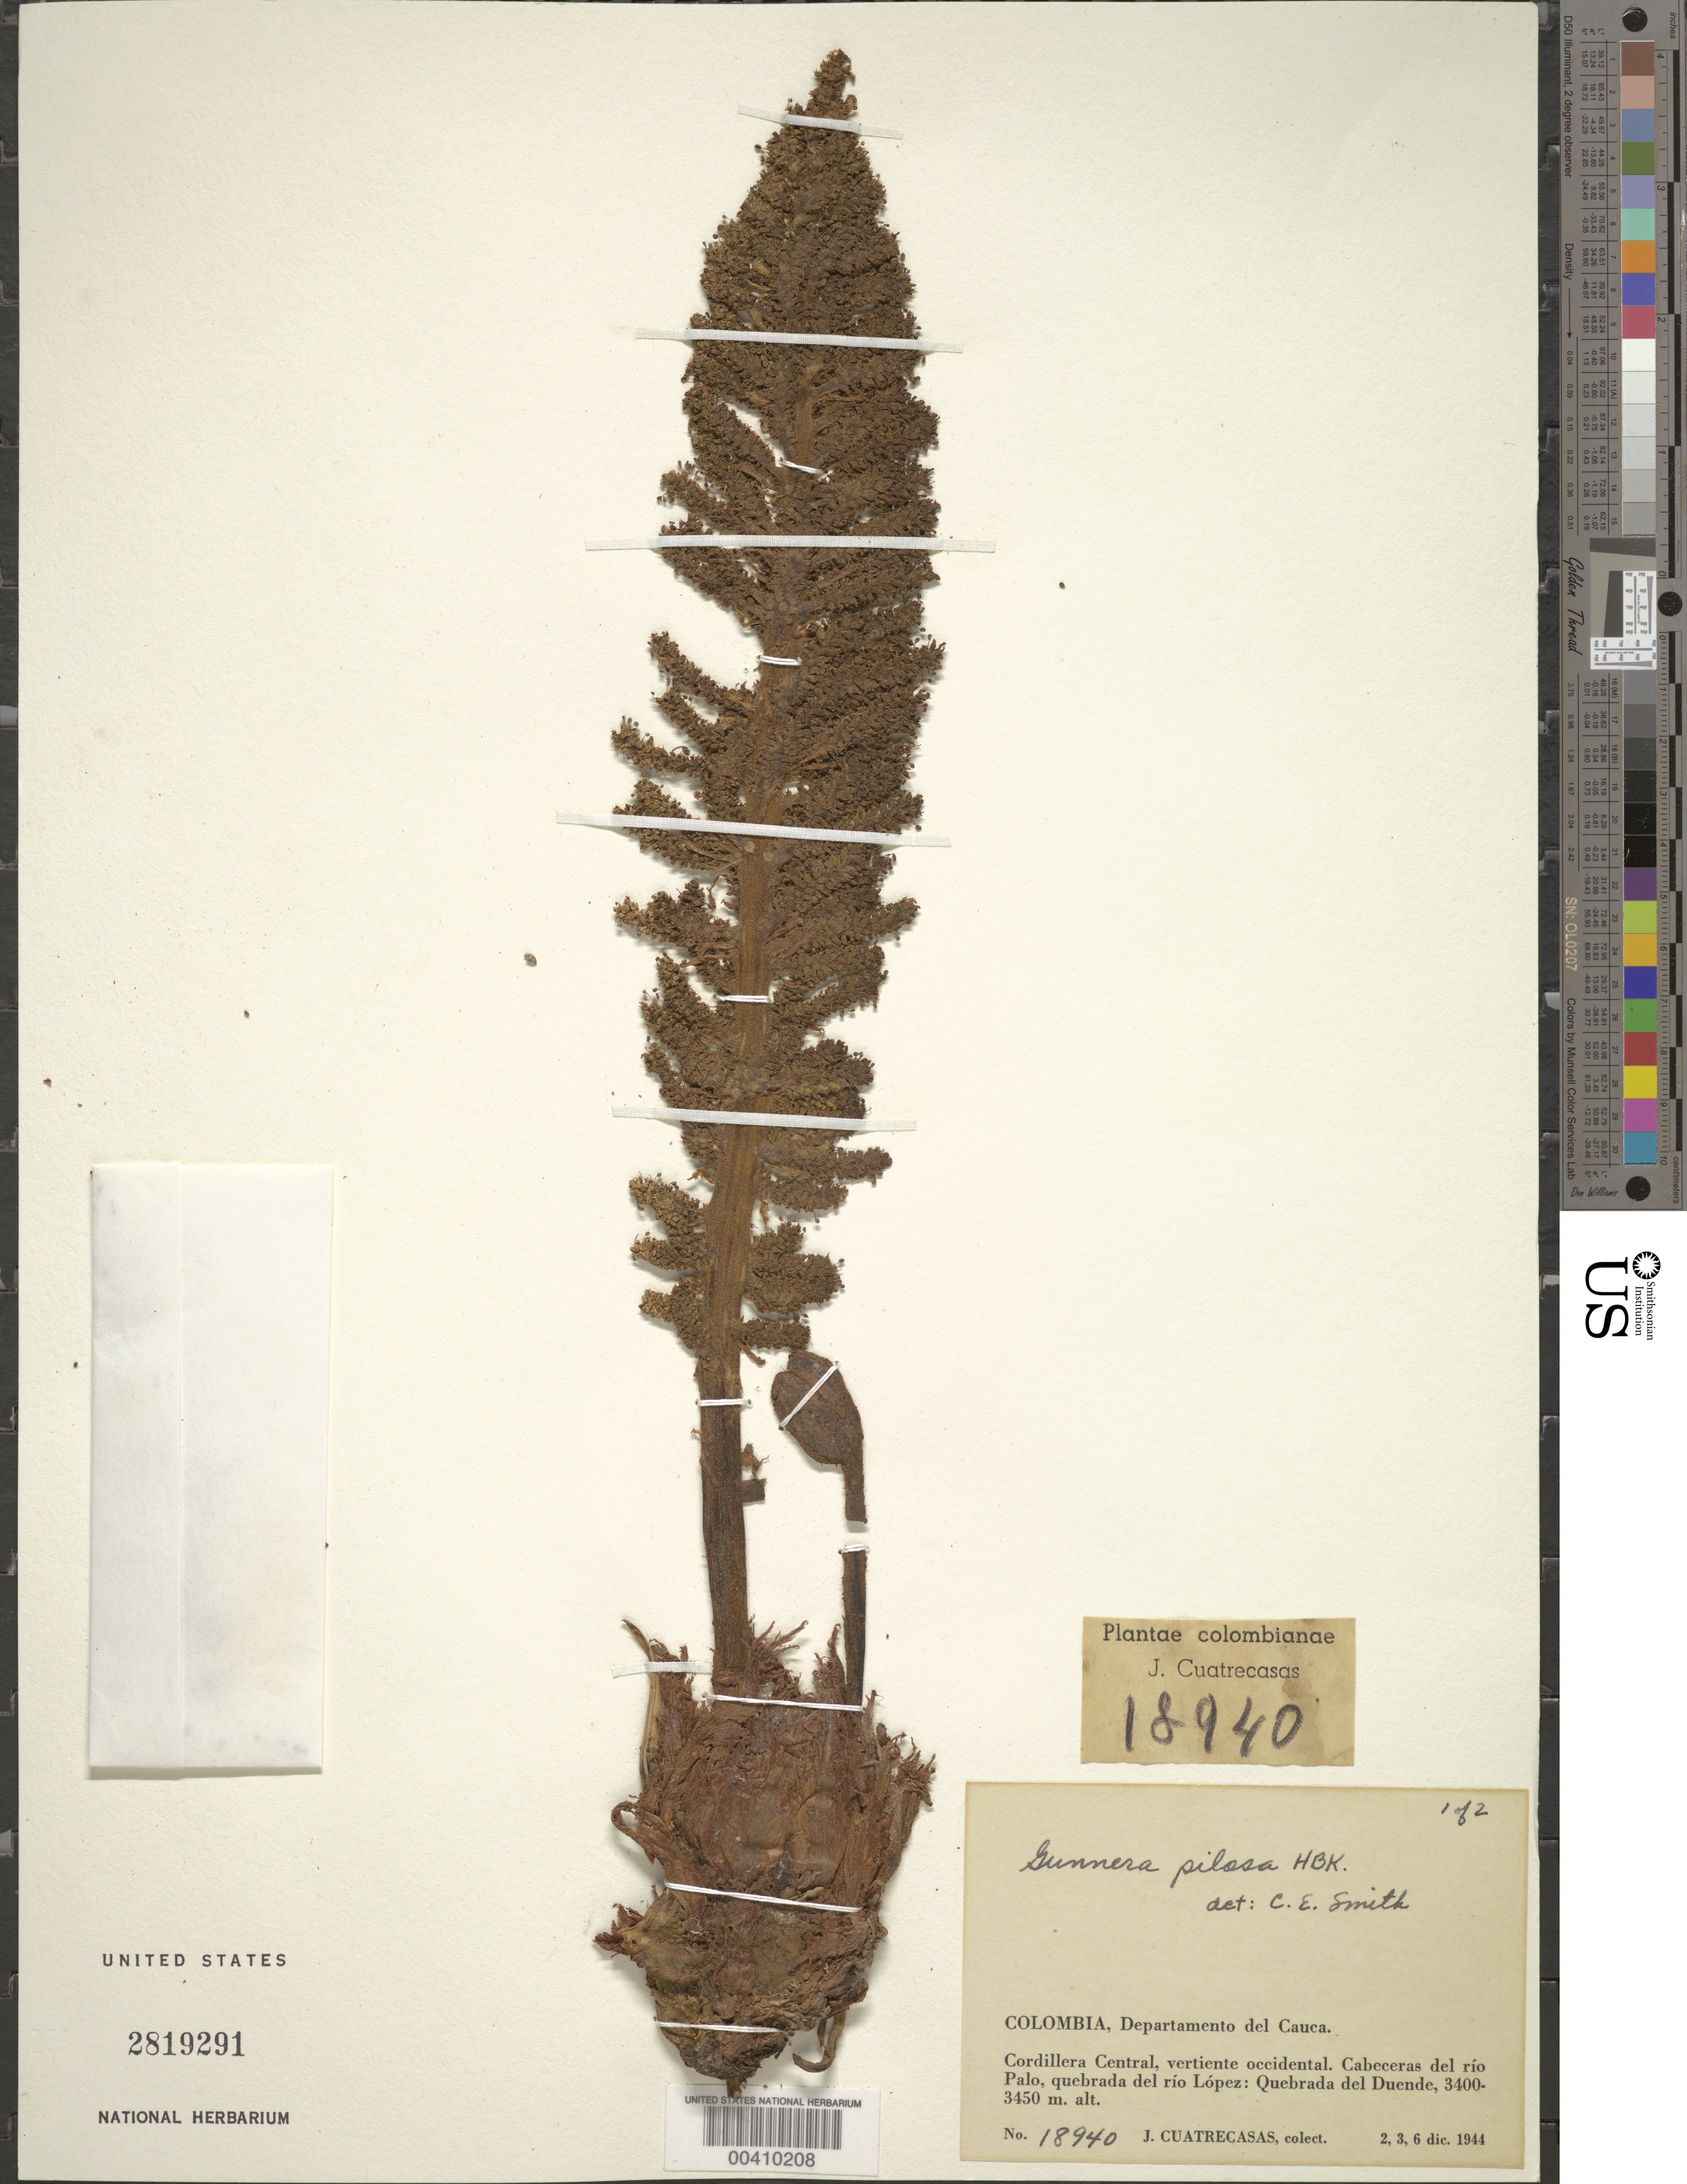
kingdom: Plantae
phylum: Tracheophyta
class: Magnoliopsida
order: Gunnerales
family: Gunneraceae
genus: Gunnera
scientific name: Gunnera pilosa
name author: Kunth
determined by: Smith, C. E., Jr.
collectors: J. Cuatrecasas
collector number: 18940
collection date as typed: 2, 3, 6 dic. 1944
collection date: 1944-12-02/1944-12-06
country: Colombia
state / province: Cauca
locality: Cordillera Central, vertiente occidental. Cabecera del río Palo, Quebrada del río López: Quebrada del Duende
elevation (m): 3400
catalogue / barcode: US 2819291